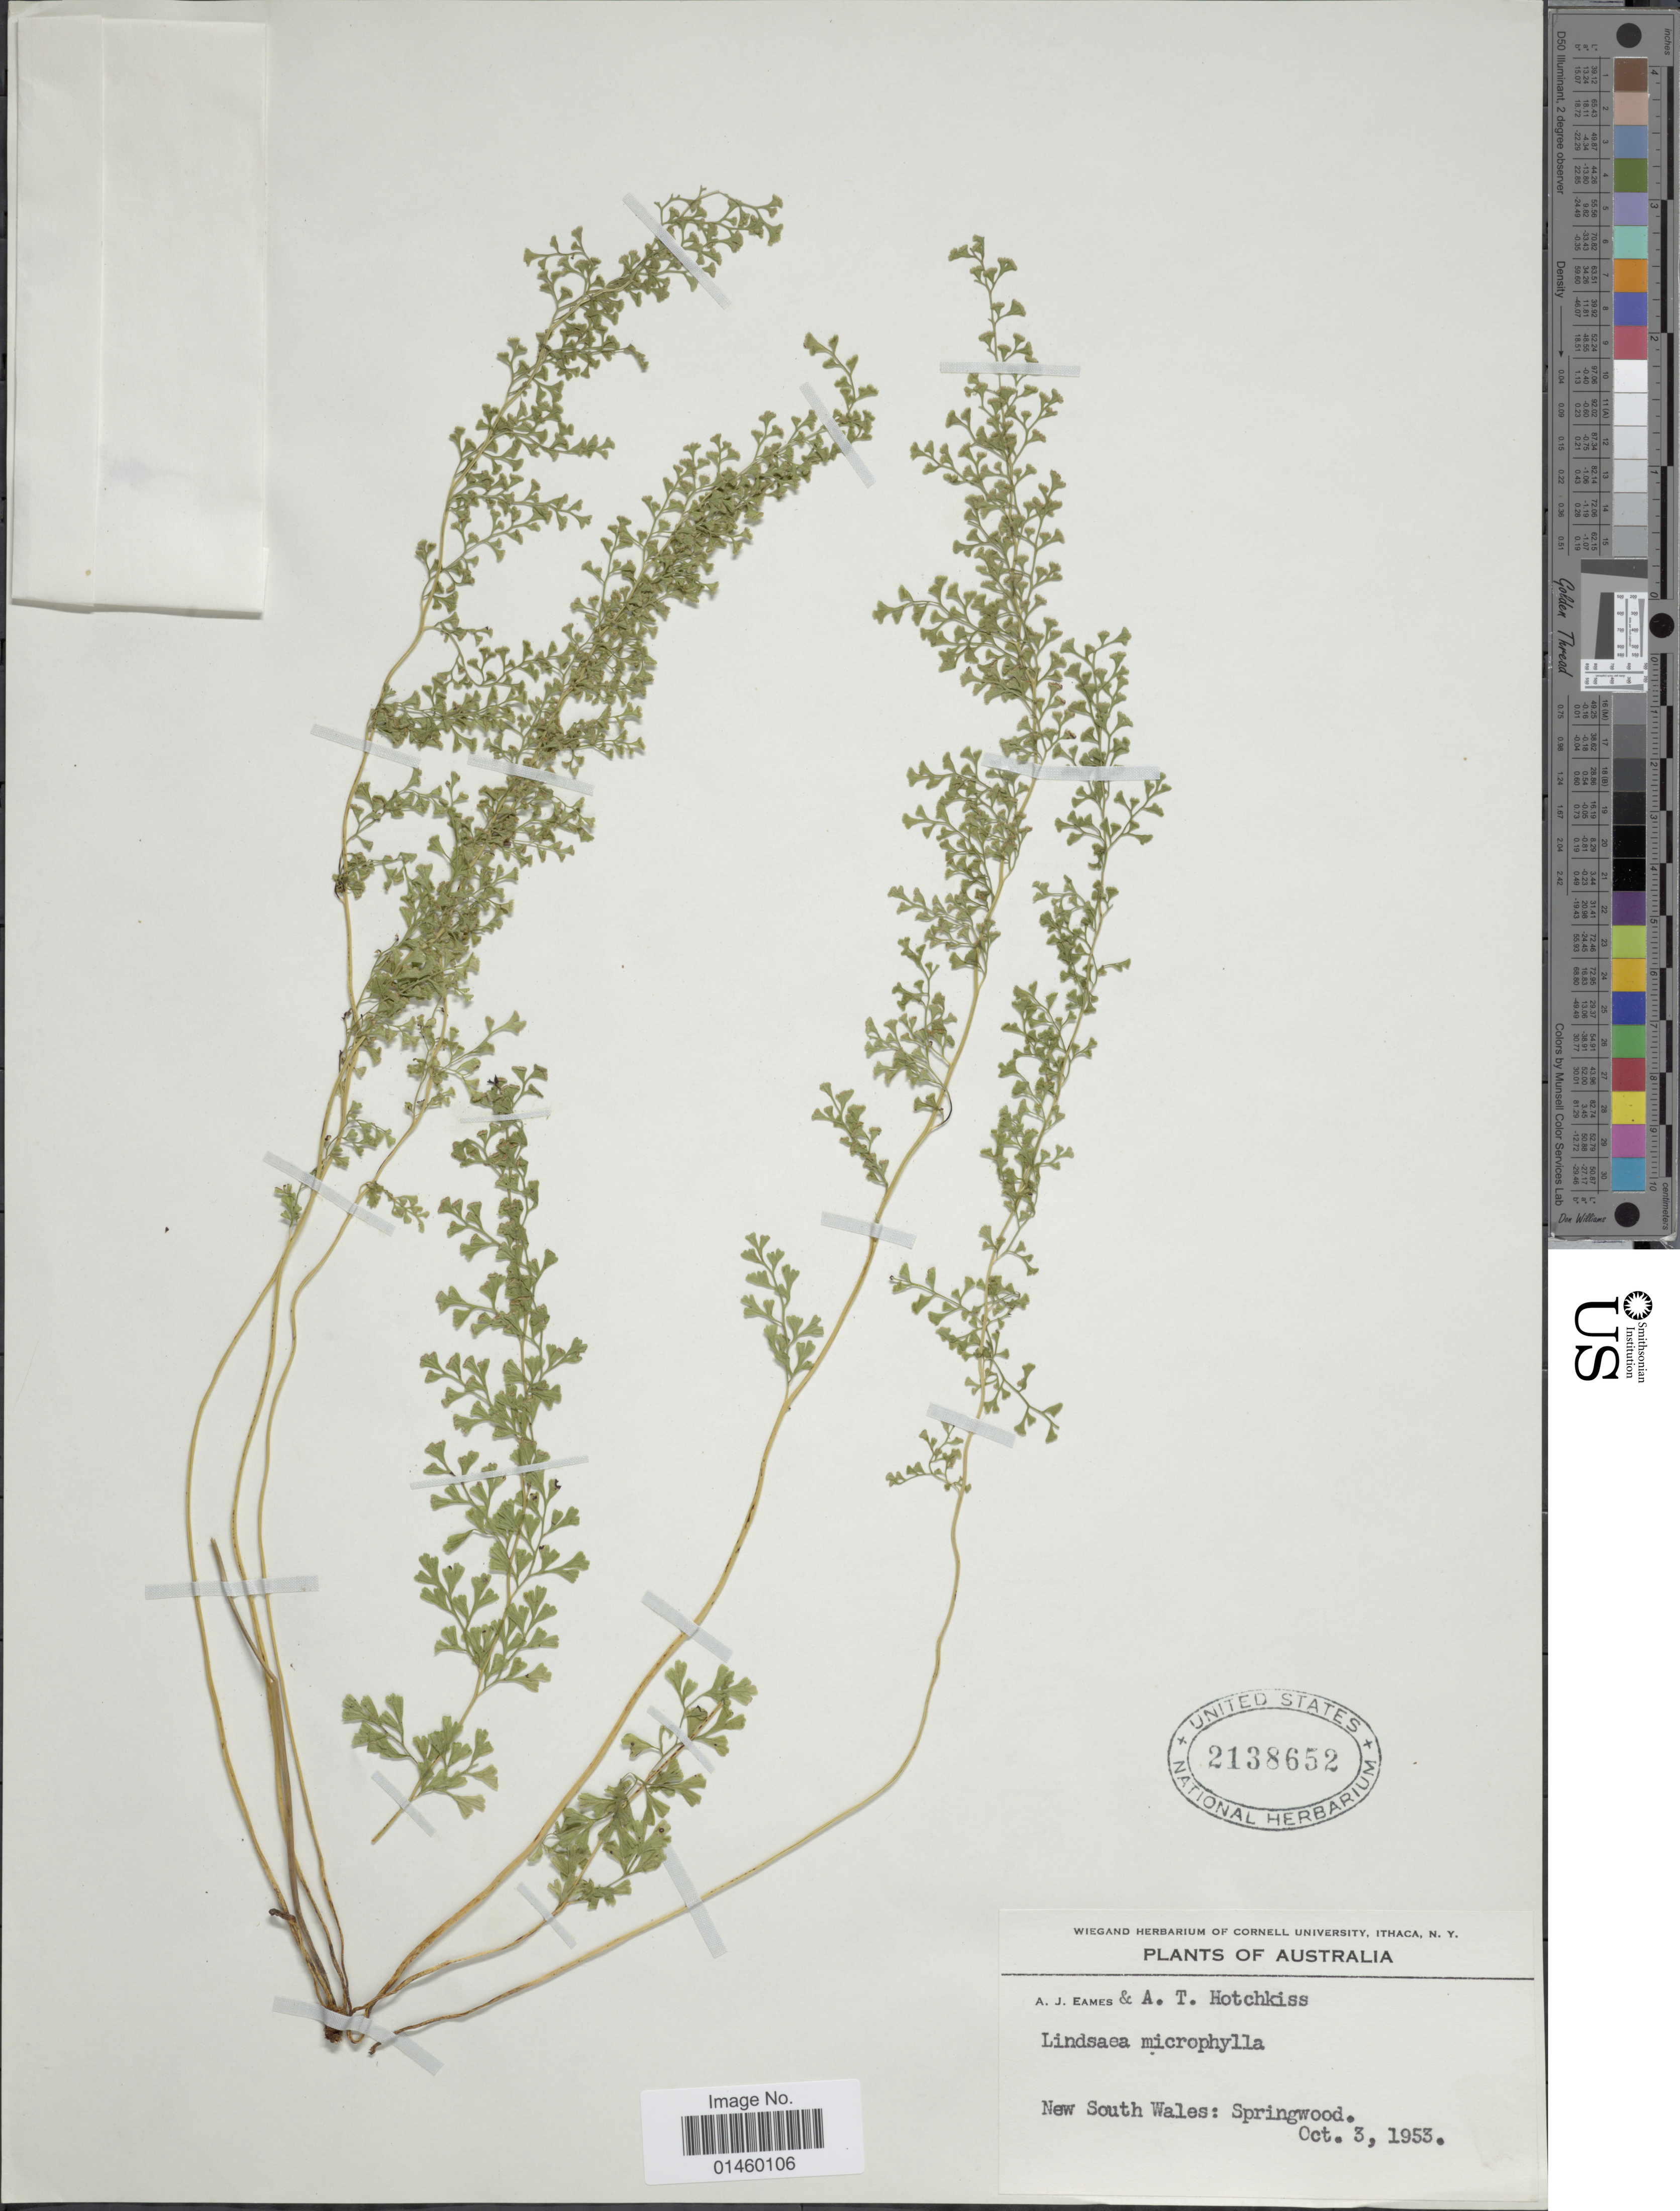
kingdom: Plantae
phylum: Tracheophyta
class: Polypodiopsida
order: Polypodiales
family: Lindsaeaceae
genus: Lindsaea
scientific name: Lindsaea microphylla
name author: Sw.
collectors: A. J. Eames & A. Hotchkiss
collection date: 1953-10-03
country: Australia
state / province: New South Wales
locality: Springwood.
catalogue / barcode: US 2138652